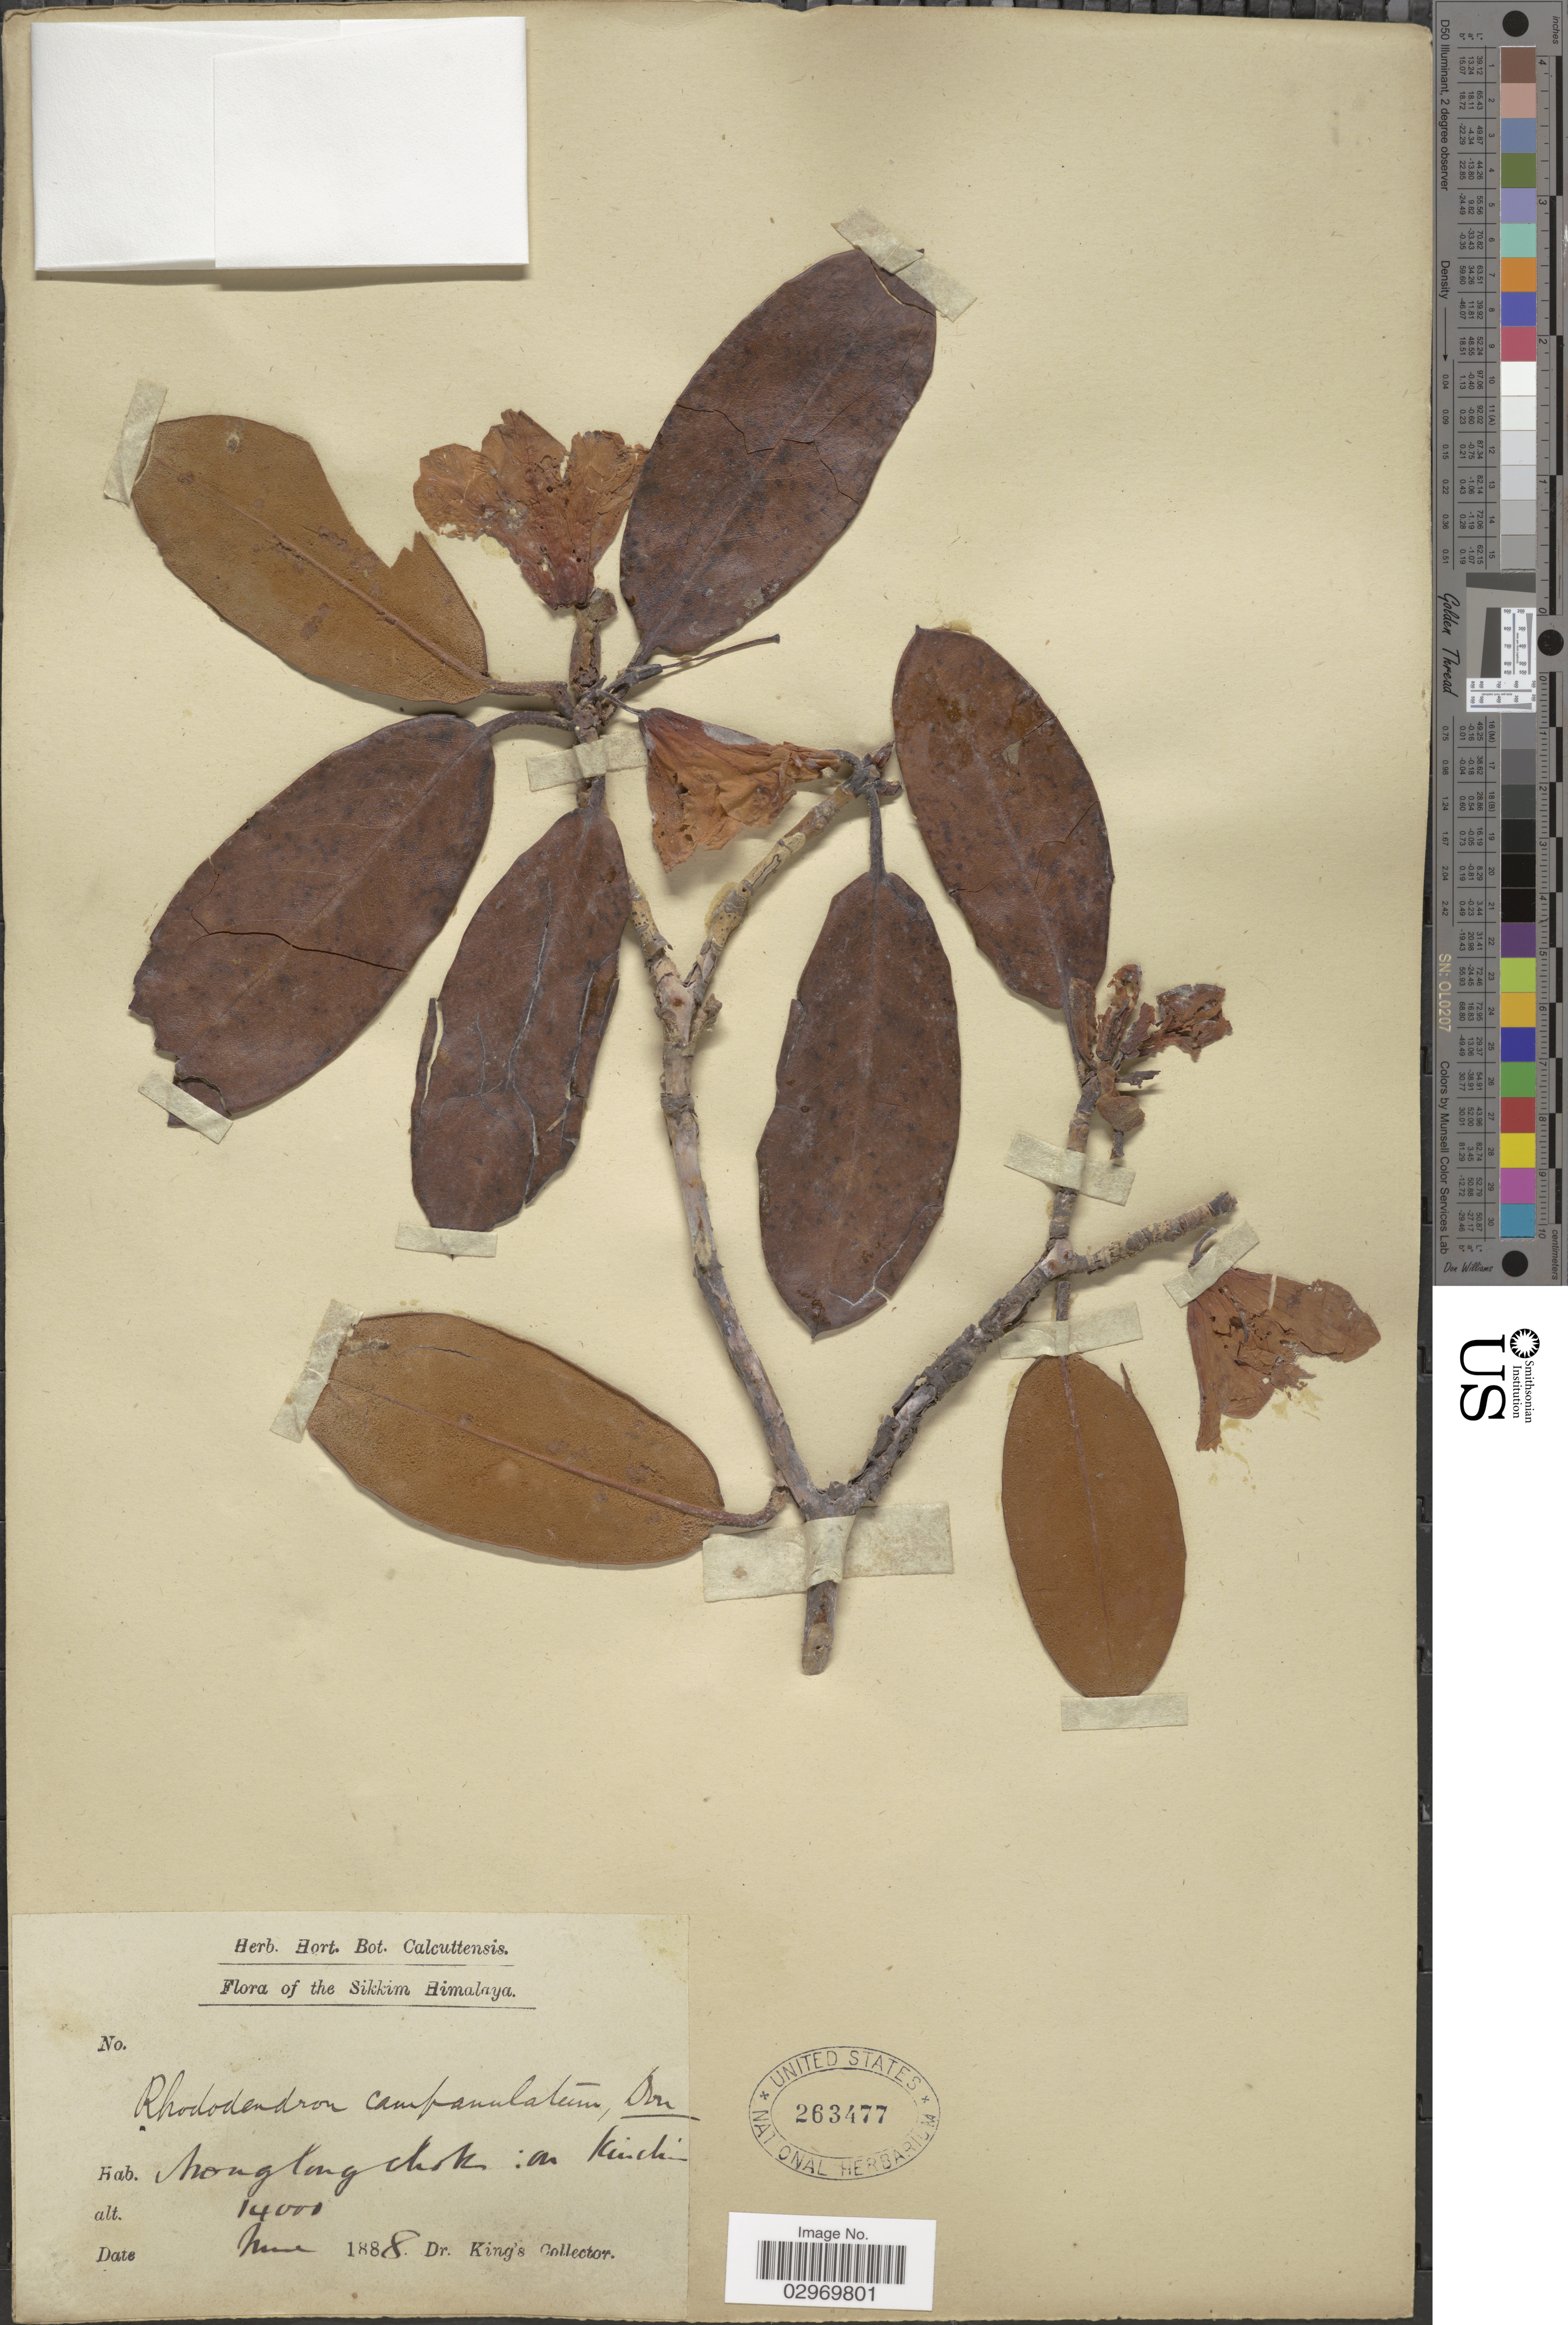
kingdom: Plantae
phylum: Tracheophyta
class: Magnoliopsida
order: Ericales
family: Ericaceae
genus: Rhododendron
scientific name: Rhododendron campanulatum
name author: D. Don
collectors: Dr. King's collector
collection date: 1888-05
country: India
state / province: Sikkim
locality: Sikkim Himalaya. Hongtongchok on Kinchin.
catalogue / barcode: US 263477